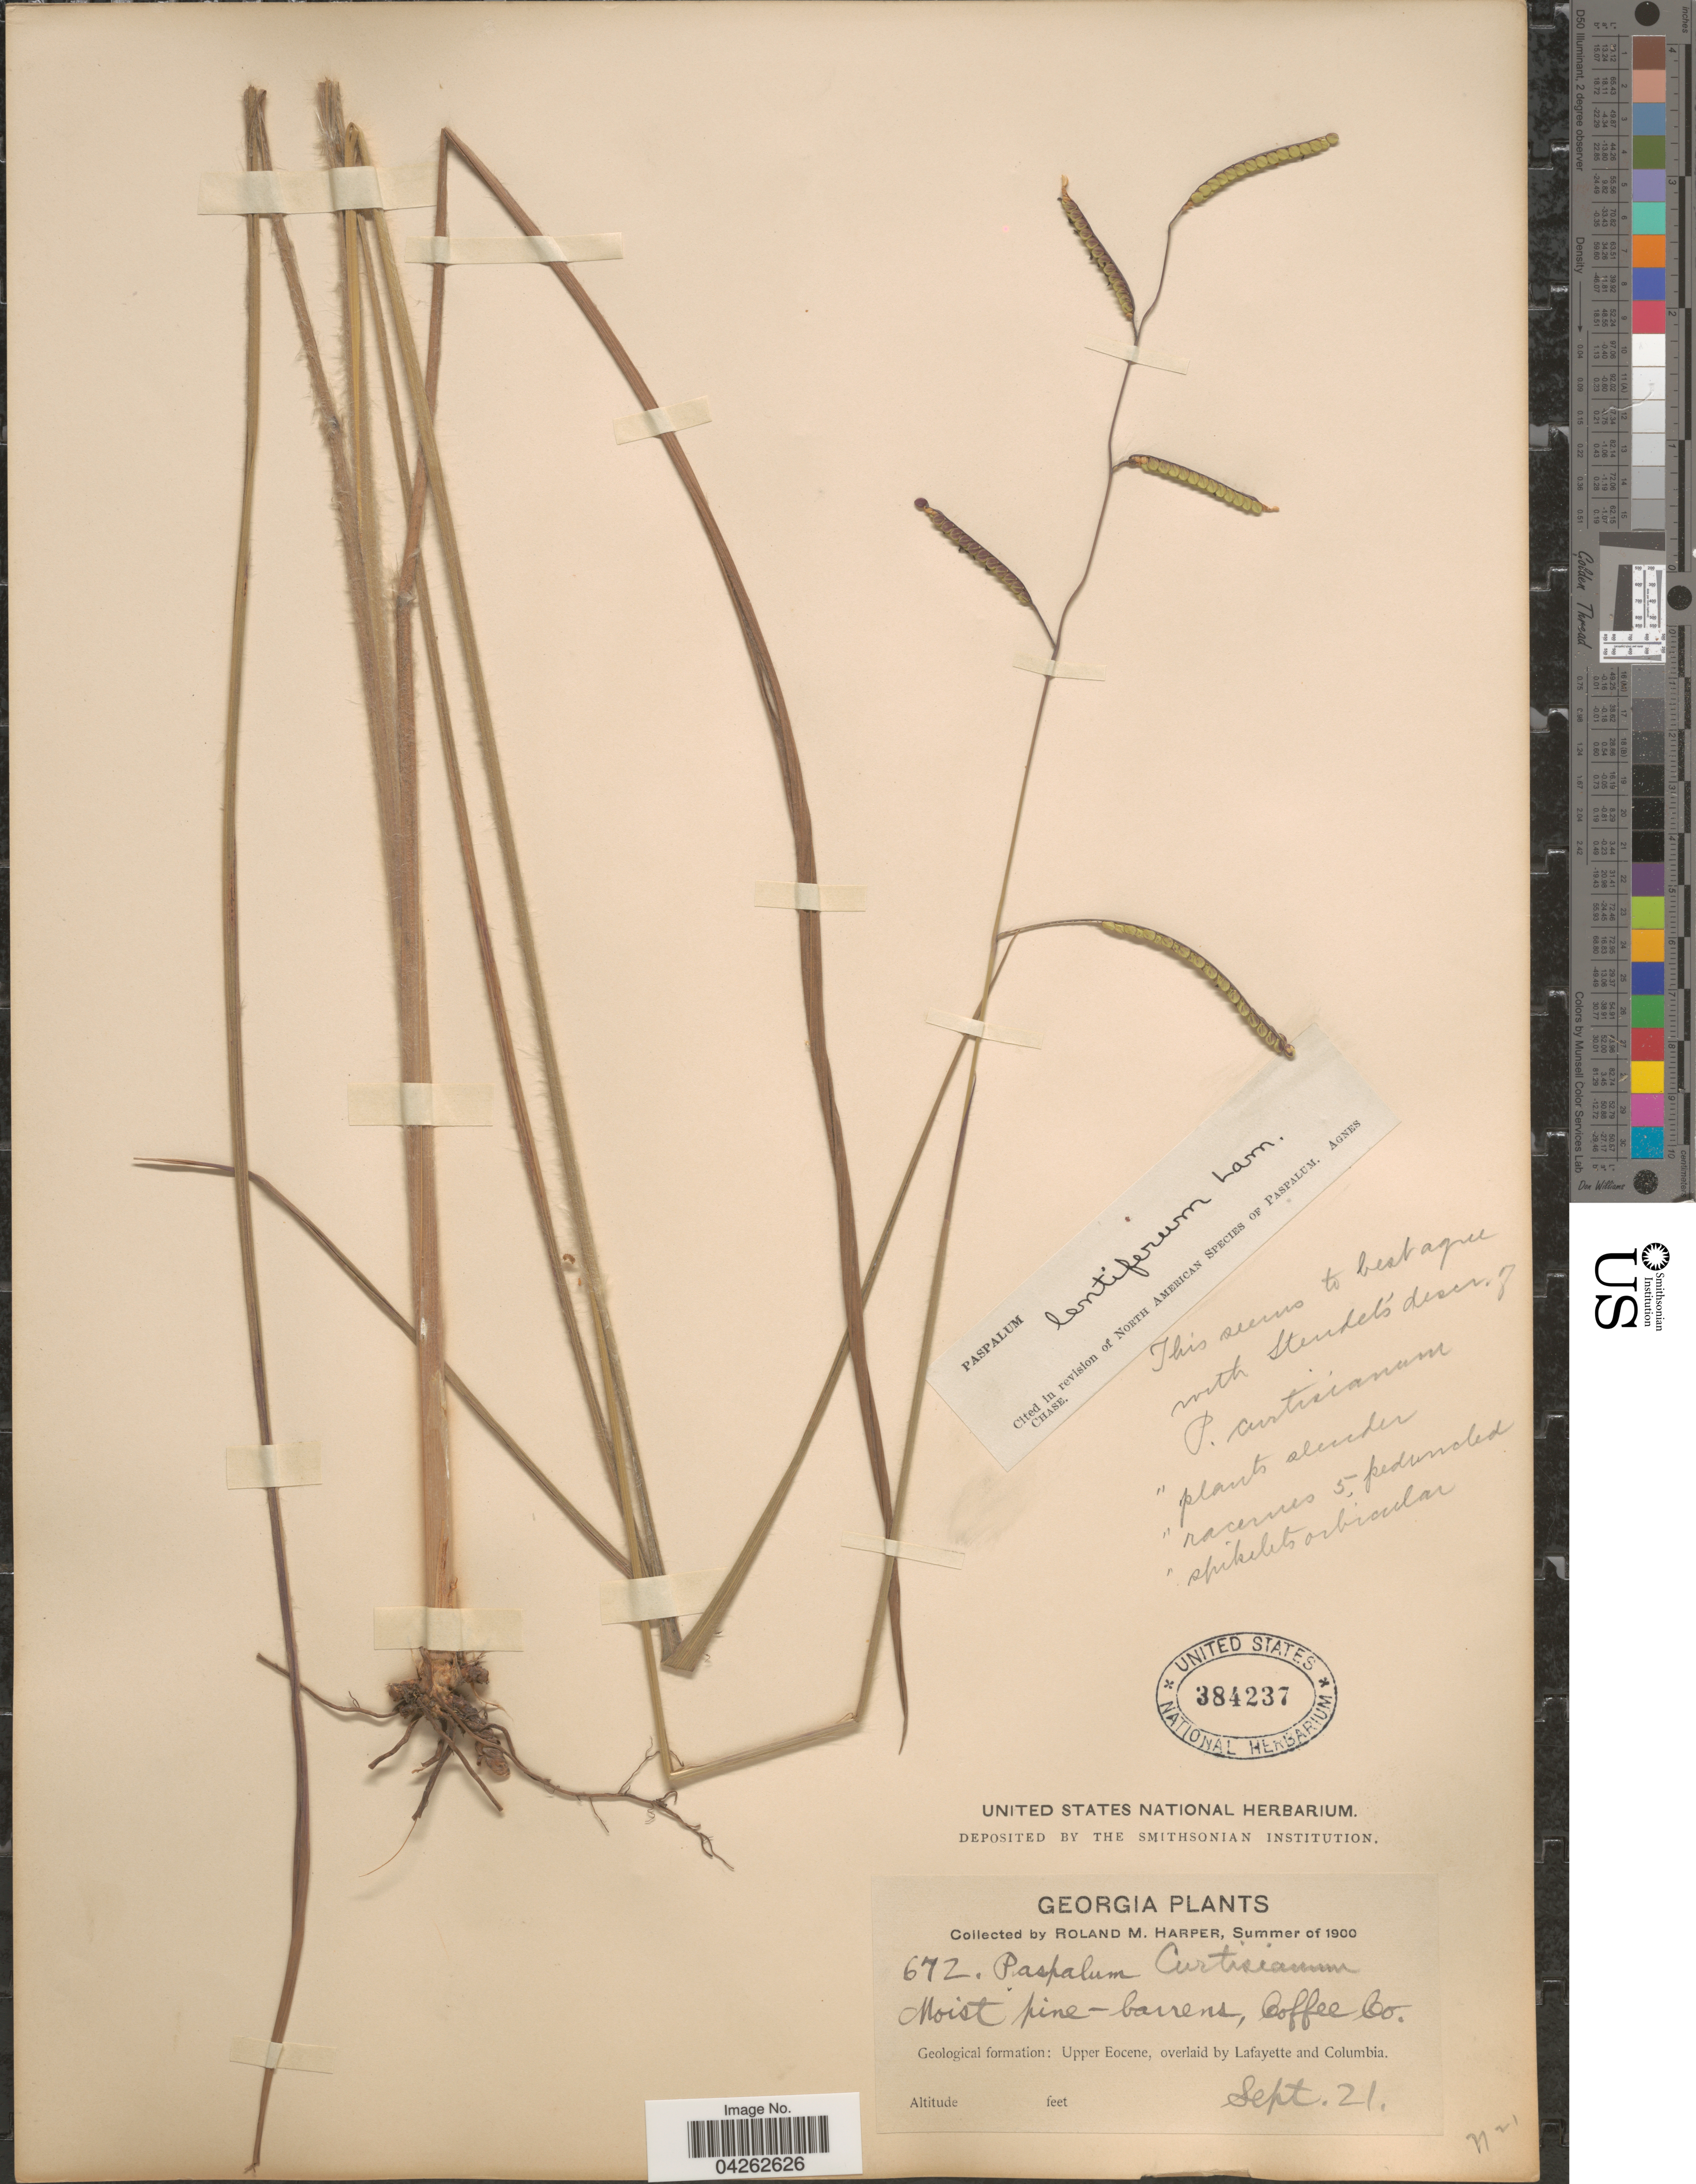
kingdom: Plantae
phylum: Tracheophyta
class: Liliopsida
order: Poales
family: Poaceae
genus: Paspalum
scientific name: Paspalum lentiferum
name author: Lam.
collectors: R. M. Harper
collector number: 672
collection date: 1900-09-21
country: United States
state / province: Georgia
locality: Moist pine-barrens, Coffee Co. Geological formation: Upper Eocene, overlaid by Lafayette and Columbia.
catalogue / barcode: US 384237